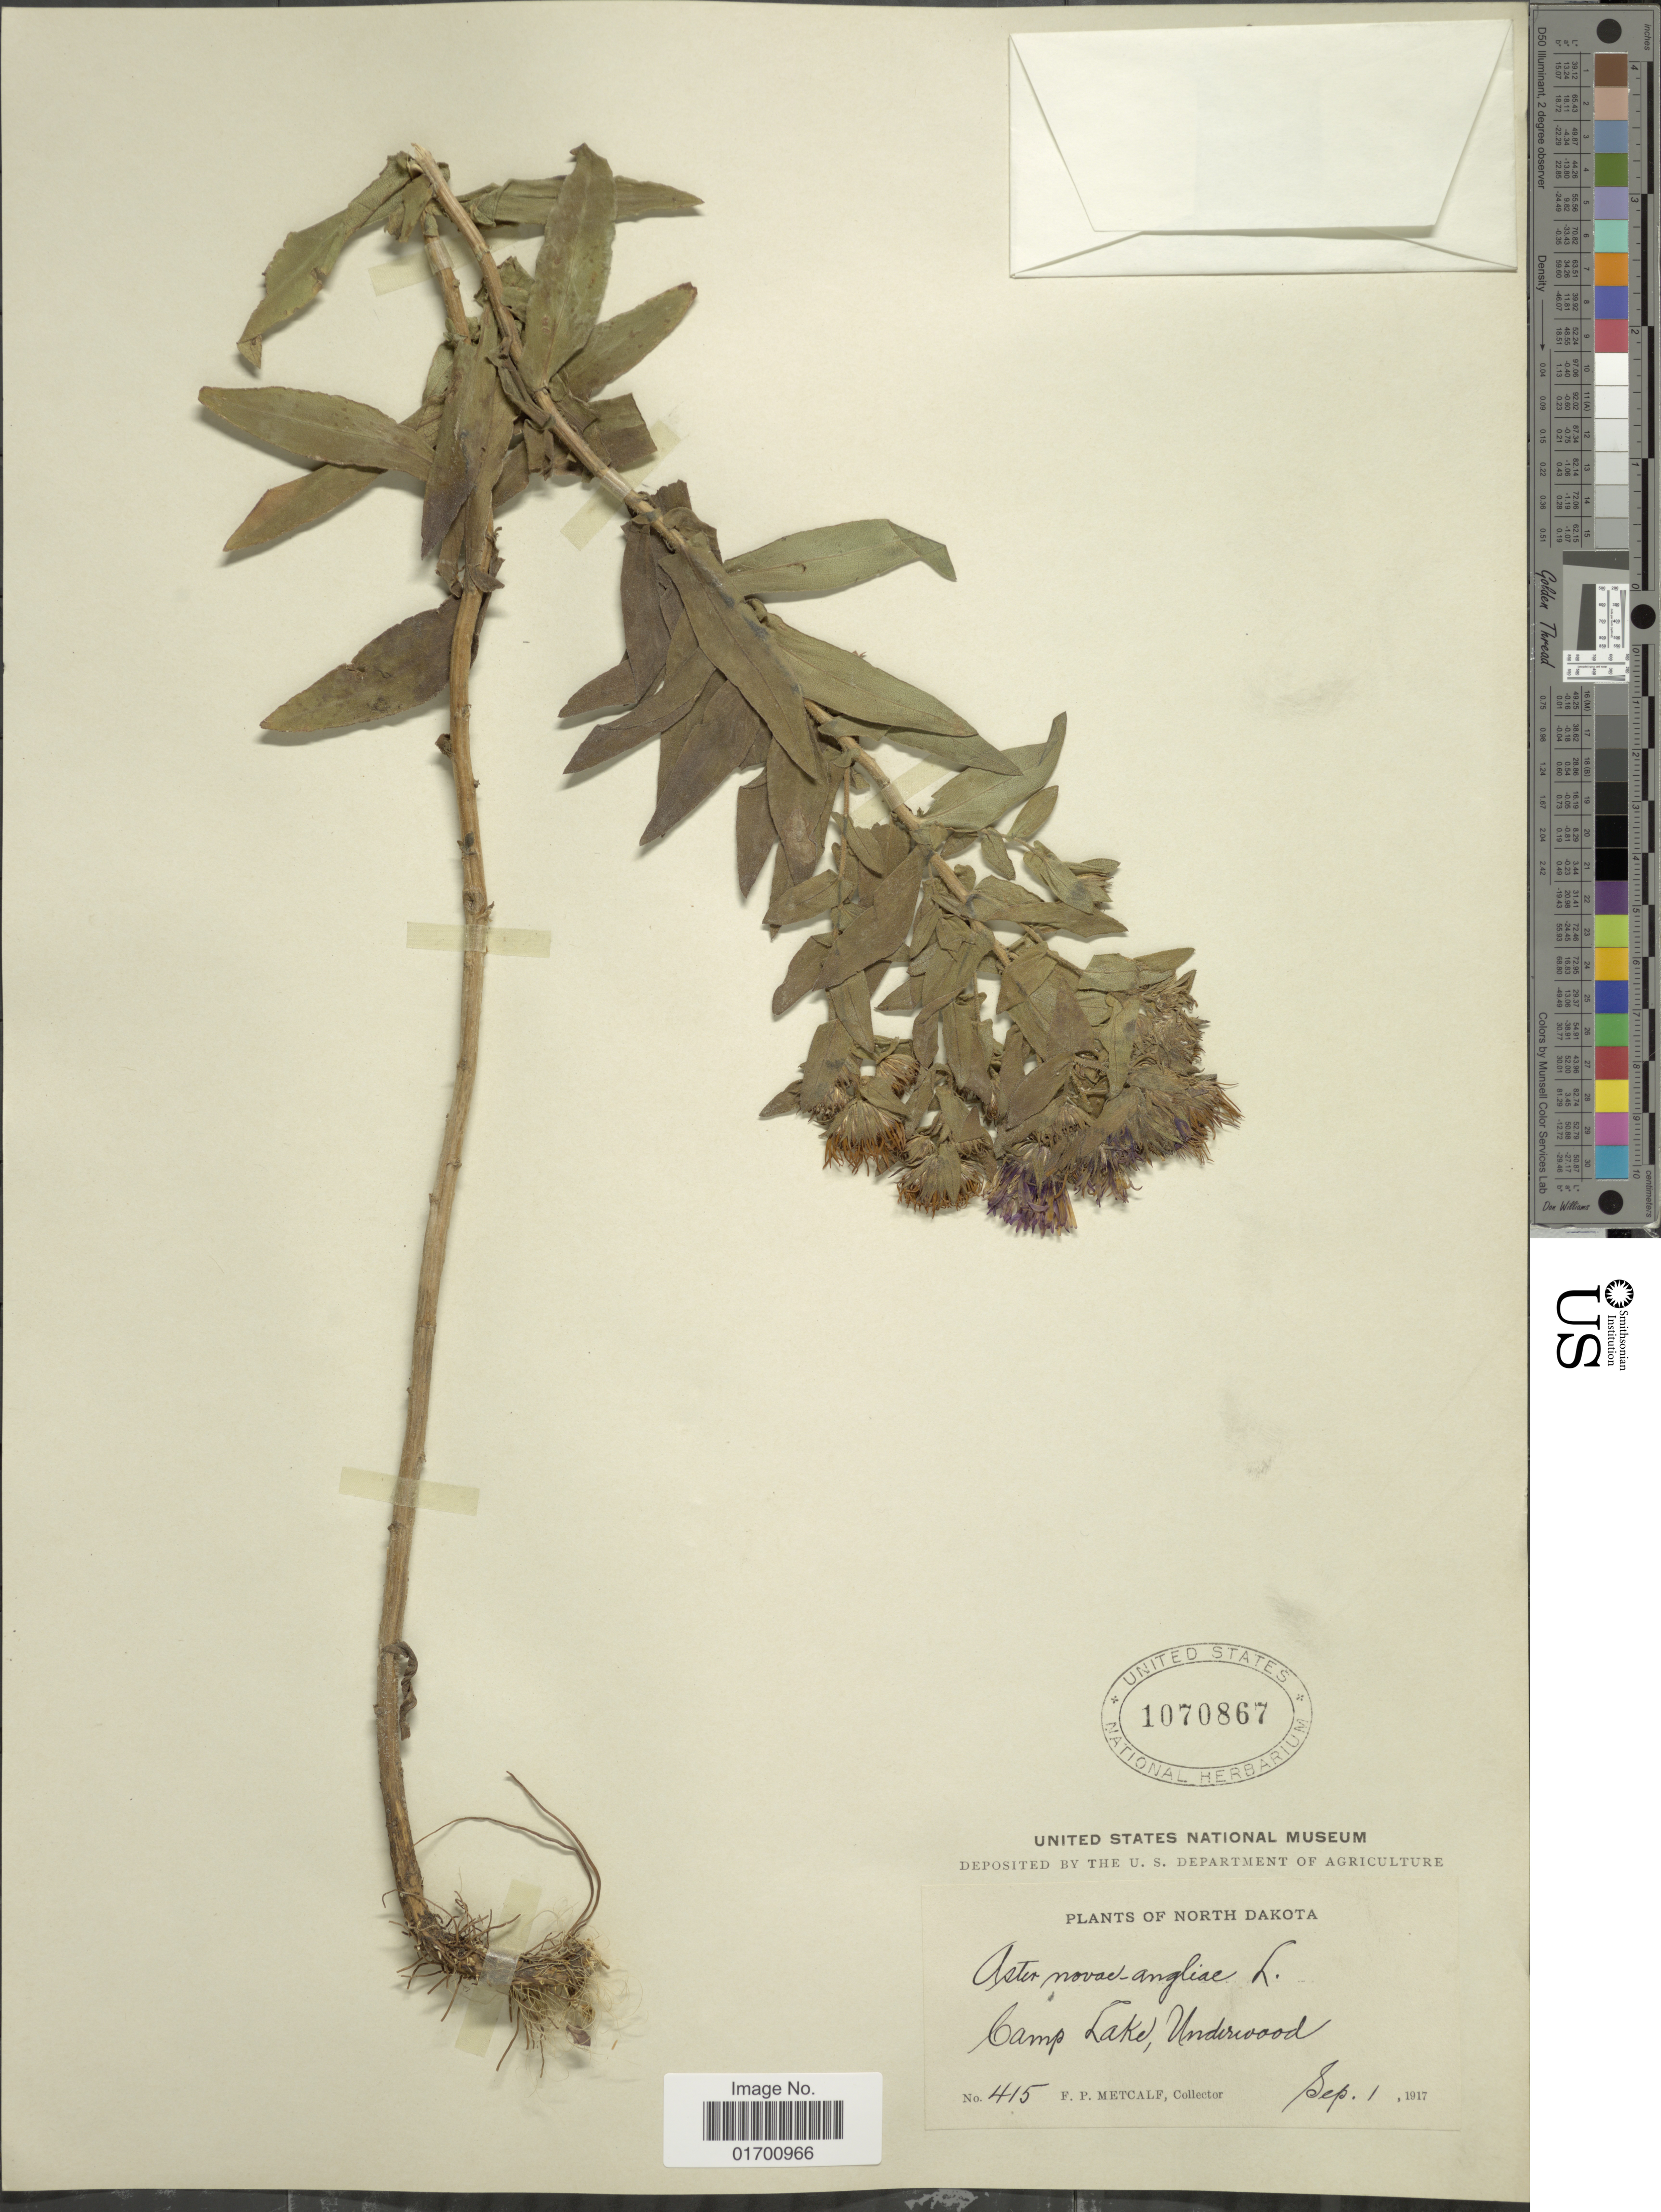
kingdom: Plantae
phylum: Tracheophyta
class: Magnoliopsida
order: Asterales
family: Asteraceae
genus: Symphyotrichum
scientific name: Symphyotrichum novae-angliae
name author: (L.) G.L. Nesom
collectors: F. Metcalf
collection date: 1917-09-01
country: United States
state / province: North Dakota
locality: Camp Lake, Underwood.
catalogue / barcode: US 1070867